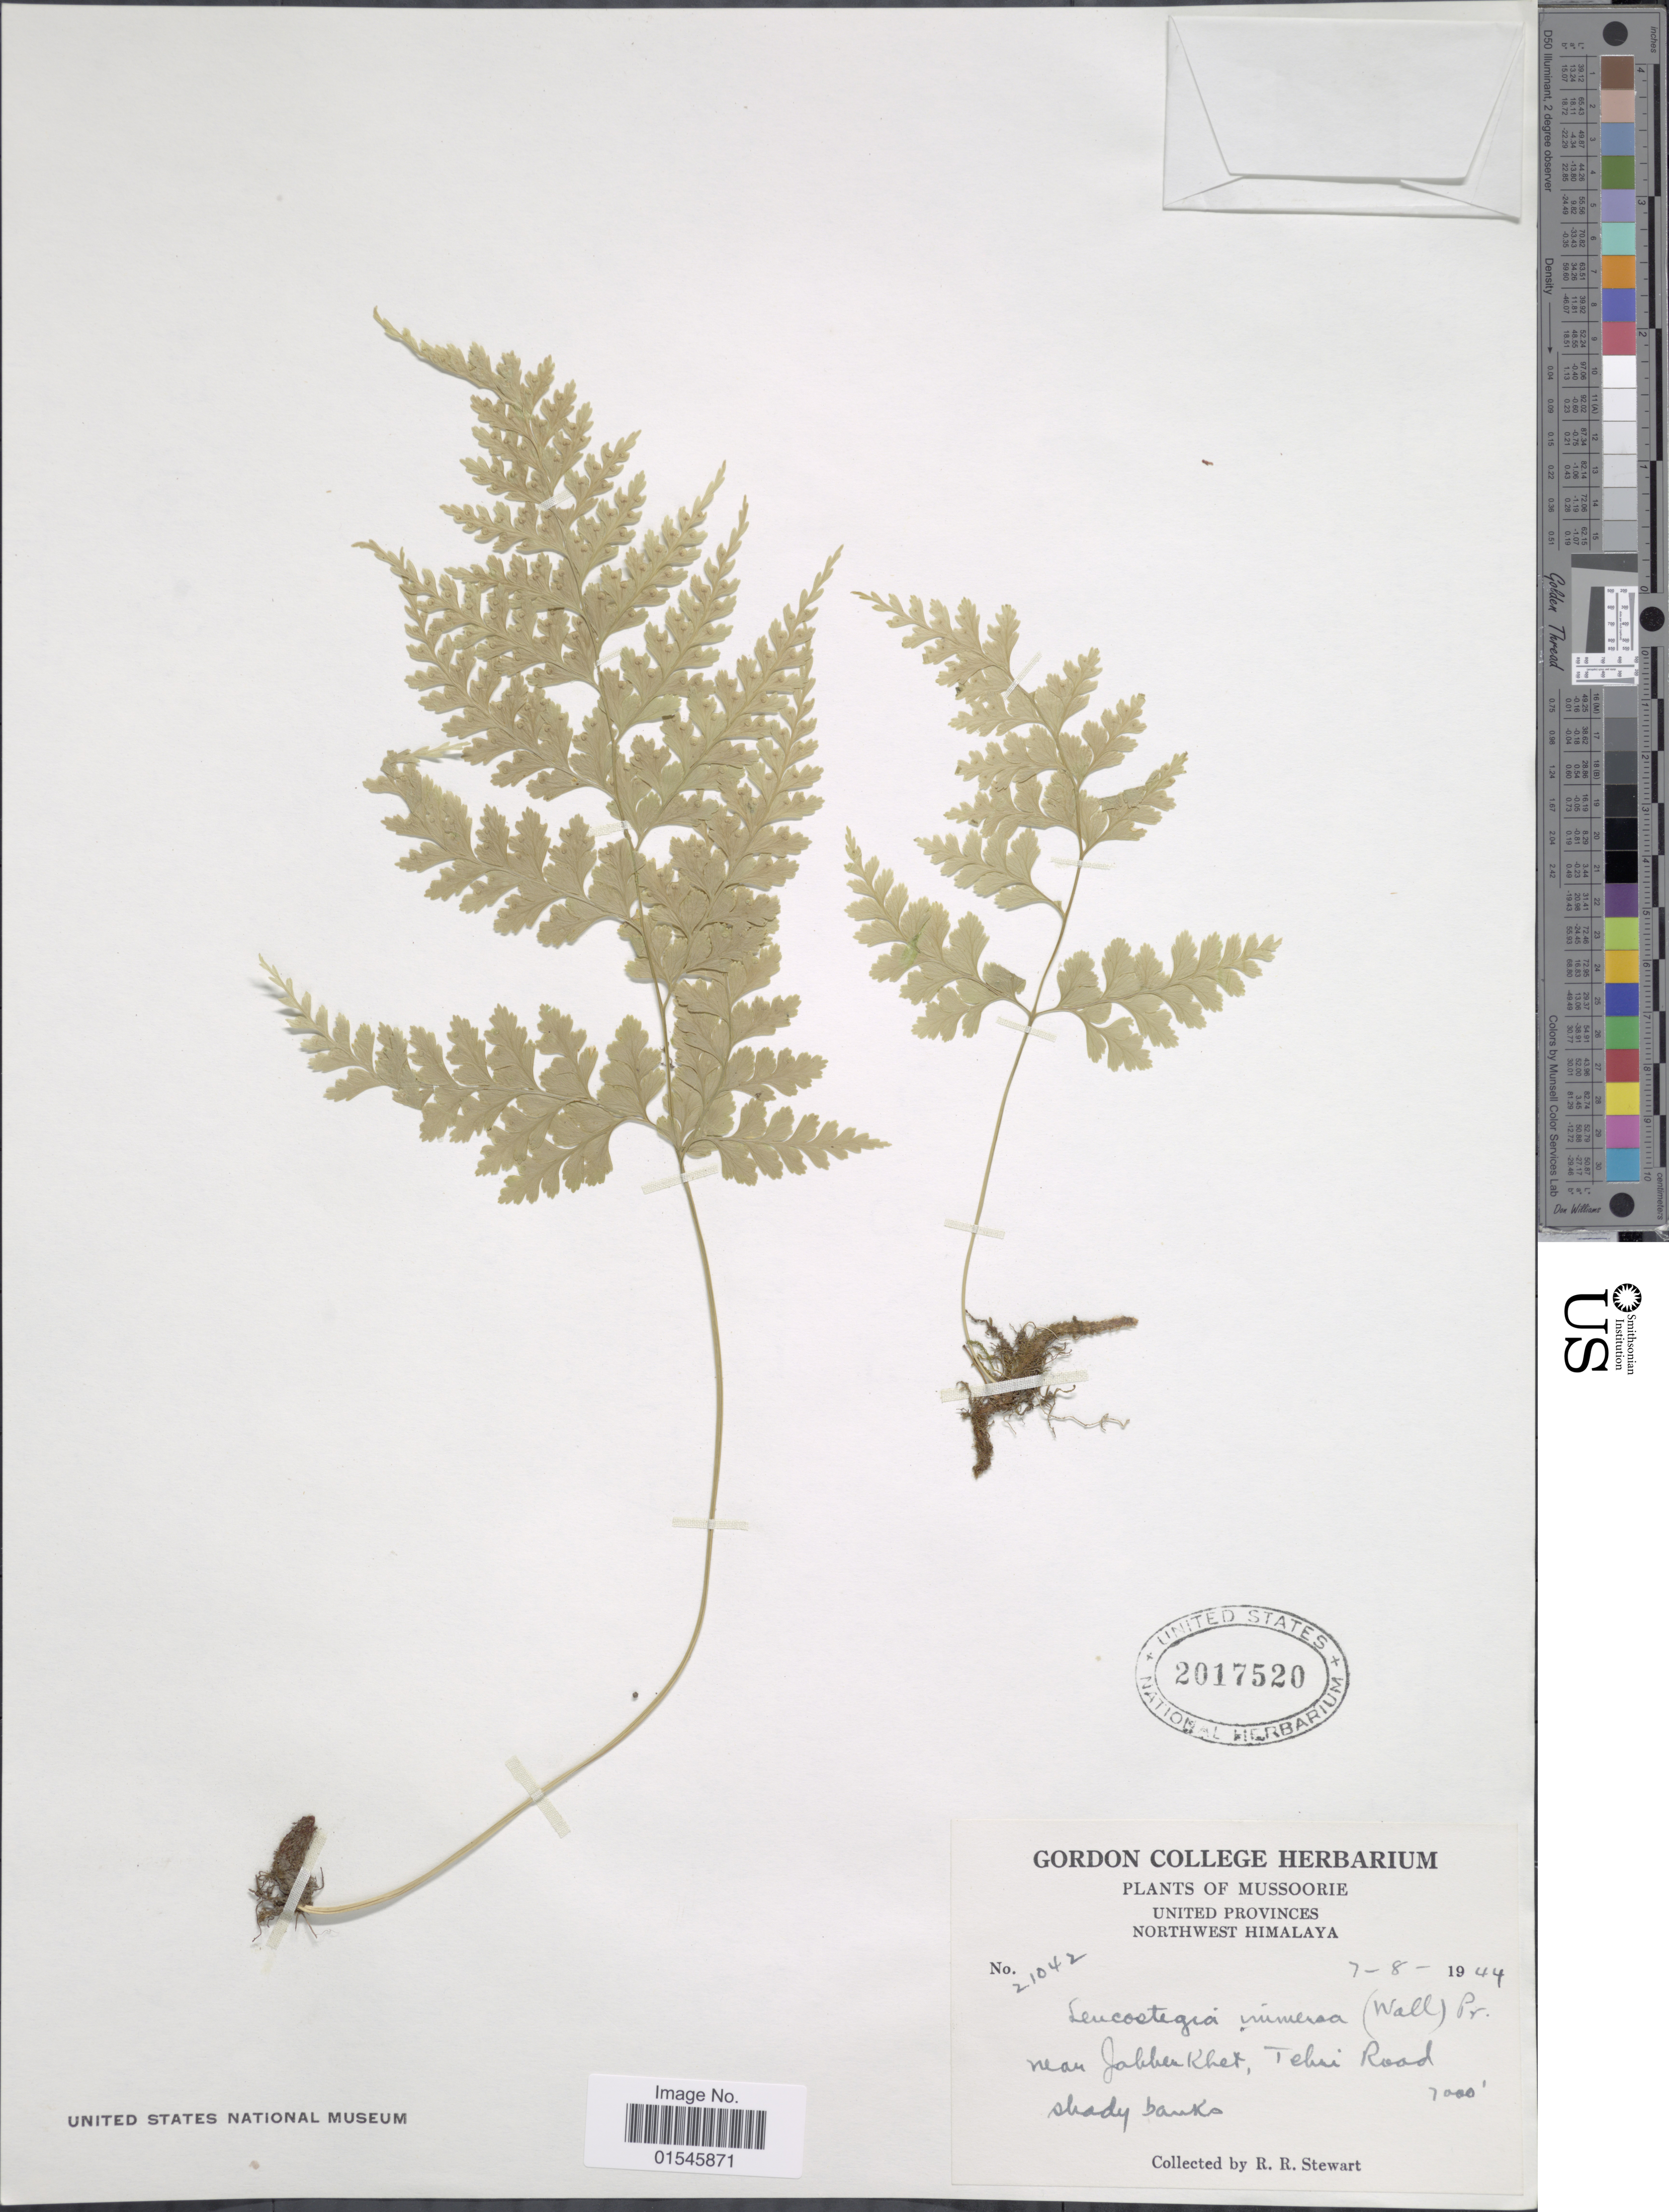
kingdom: Plantae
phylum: Tracheophyta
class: Polypodiopsida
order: Polypodiales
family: Hypodematiaceae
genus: Leucostegia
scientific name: Leucostegia truncata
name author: (D. Don) Fraser-Jenk.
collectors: R. R. Stewart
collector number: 21042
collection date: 1944-08-07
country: India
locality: Mussoorie, United Provinces, Northwst Himalaya, near Jabberkhet (Jabarkhet), Tehri Road.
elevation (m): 2134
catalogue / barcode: US 2017520